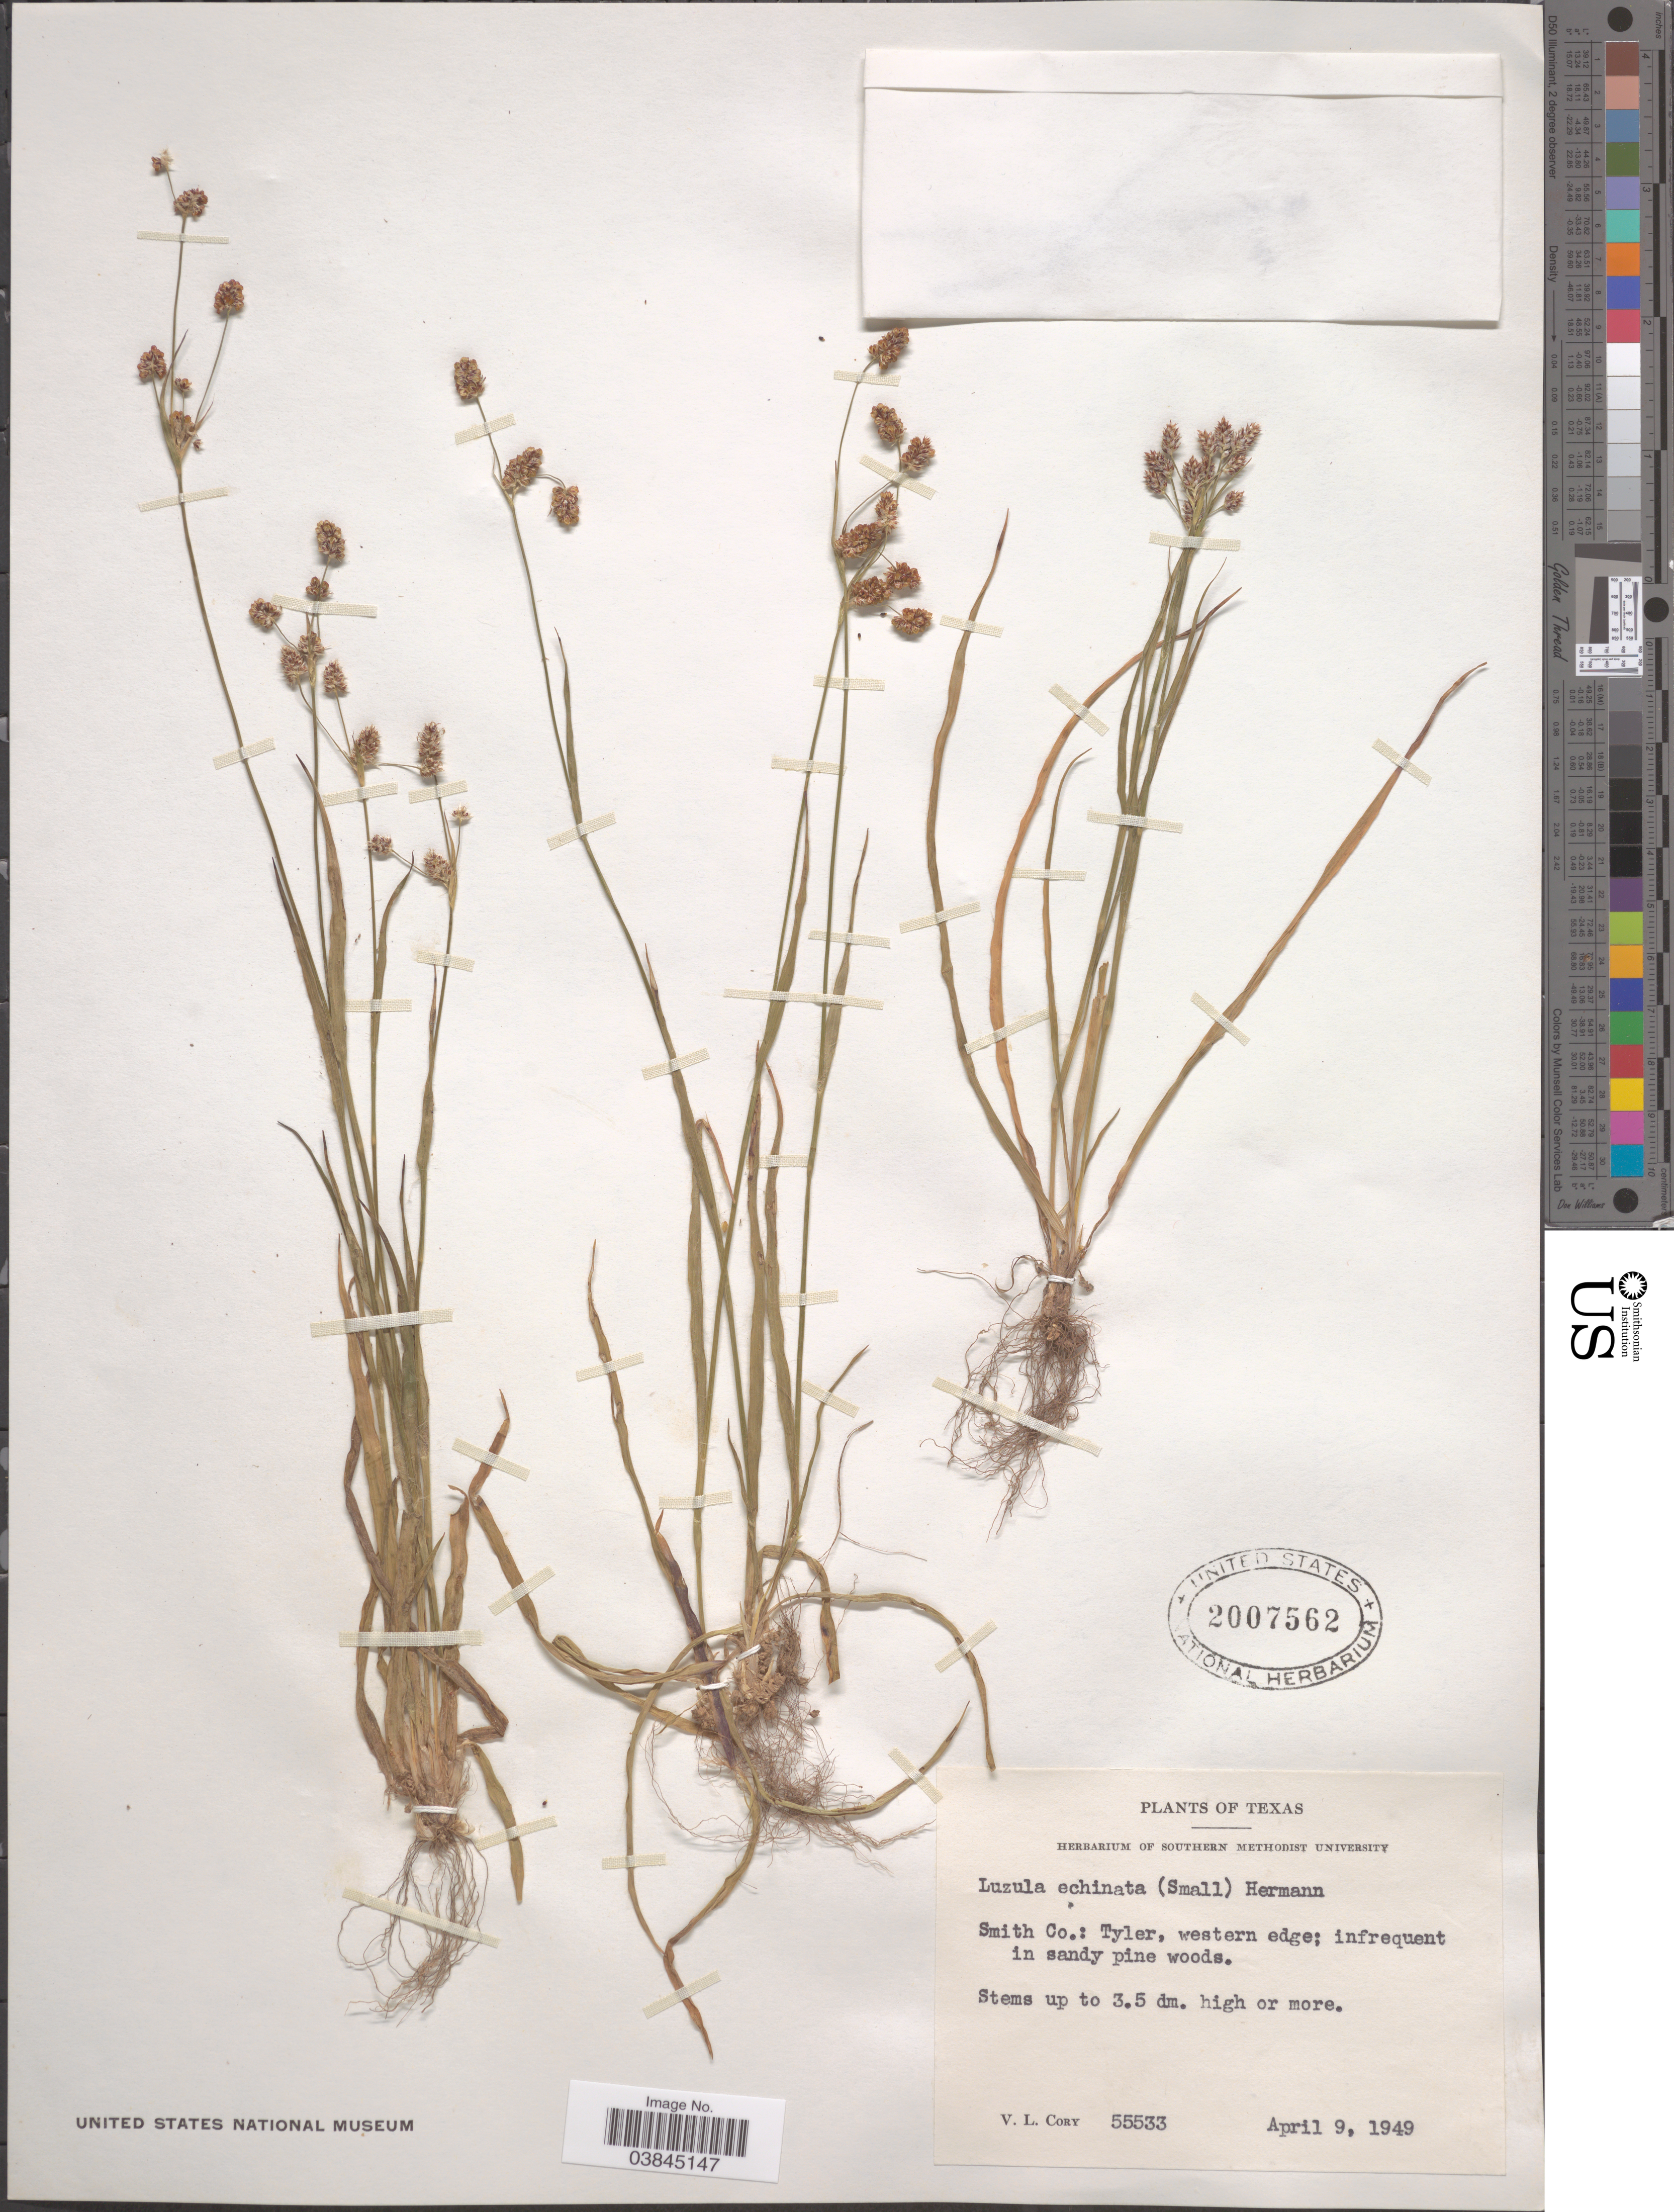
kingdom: Plantae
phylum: Tracheophyta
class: Liliopsida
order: Poales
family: Juncaceae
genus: Luzula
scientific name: Luzula bulbosa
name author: (Alph. Wood) Smyth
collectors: V. Cory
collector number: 55533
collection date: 1949-04-09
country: United States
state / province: Texas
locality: Smith Co.: Tyler, western edge.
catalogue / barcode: US 2007562